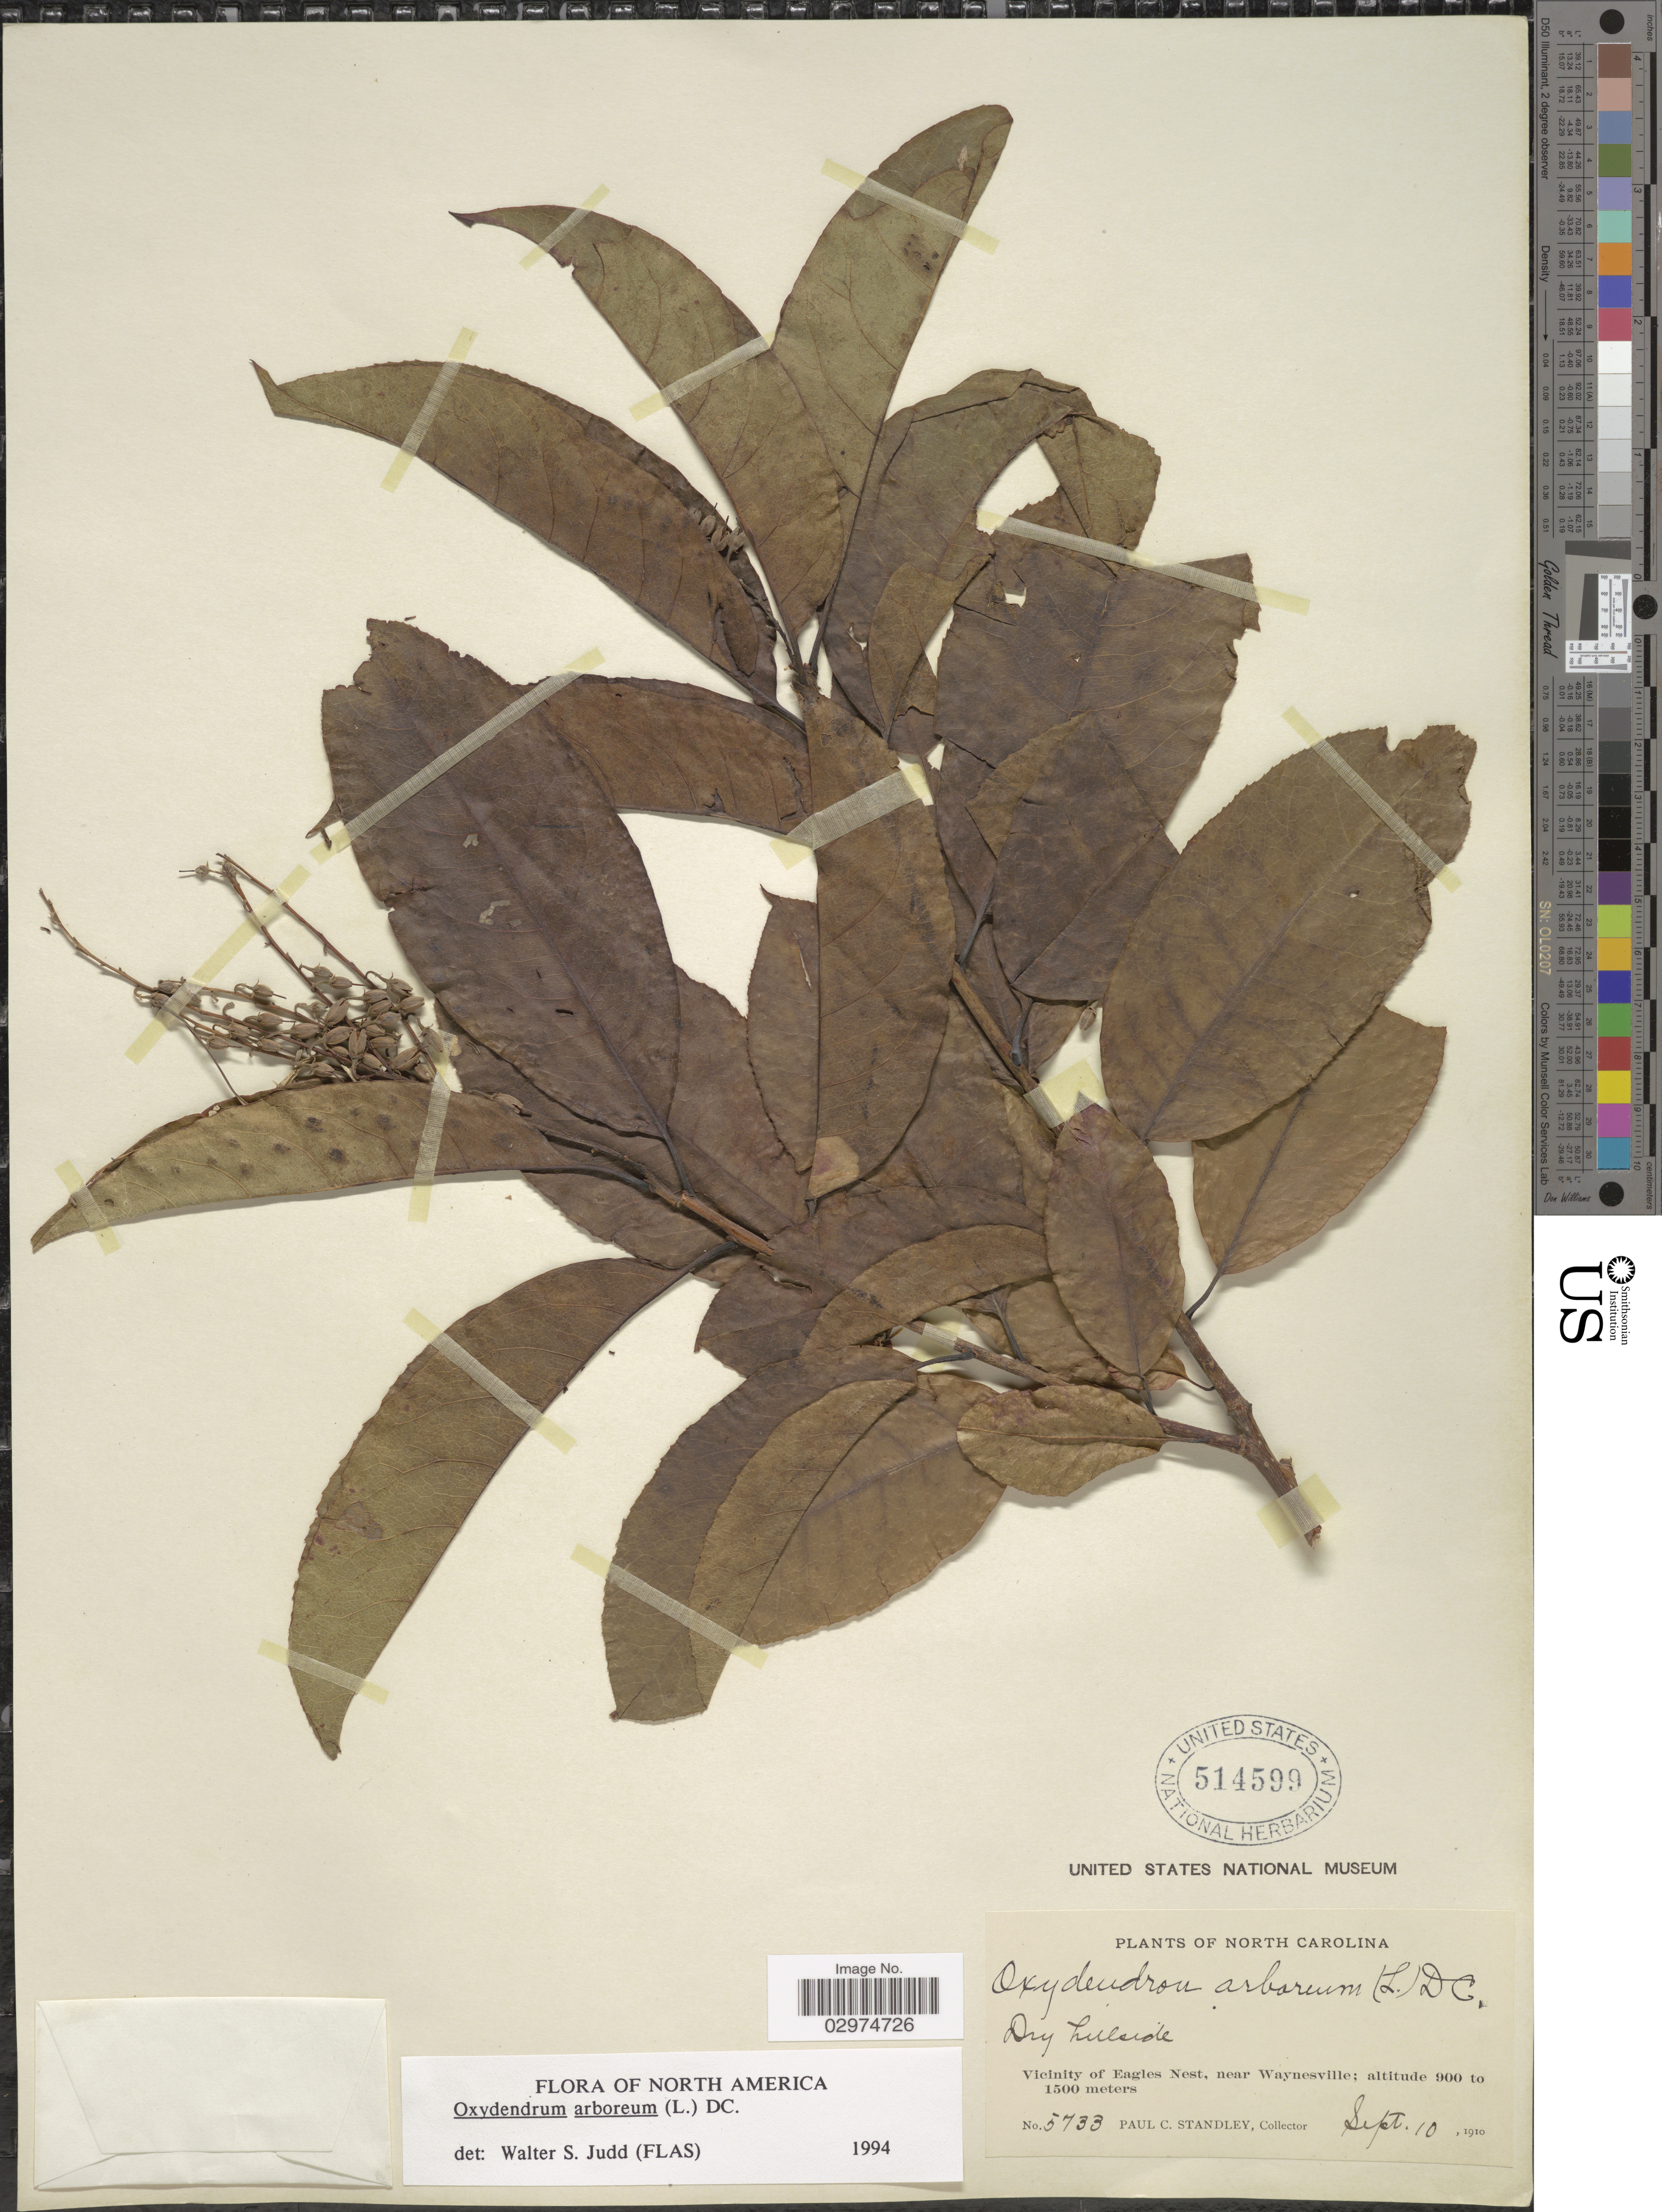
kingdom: Plantae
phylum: Tracheophyta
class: Magnoliopsida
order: Ericales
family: Ericaceae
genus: Oxydendrum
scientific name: Oxydendrum arboreum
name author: (L.) DC.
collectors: P. C. Standley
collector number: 5733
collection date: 1910-09-10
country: United States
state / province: North Carolina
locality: Vicinity of Eagles Nest, near Waynesville.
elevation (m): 900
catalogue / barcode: US 514599